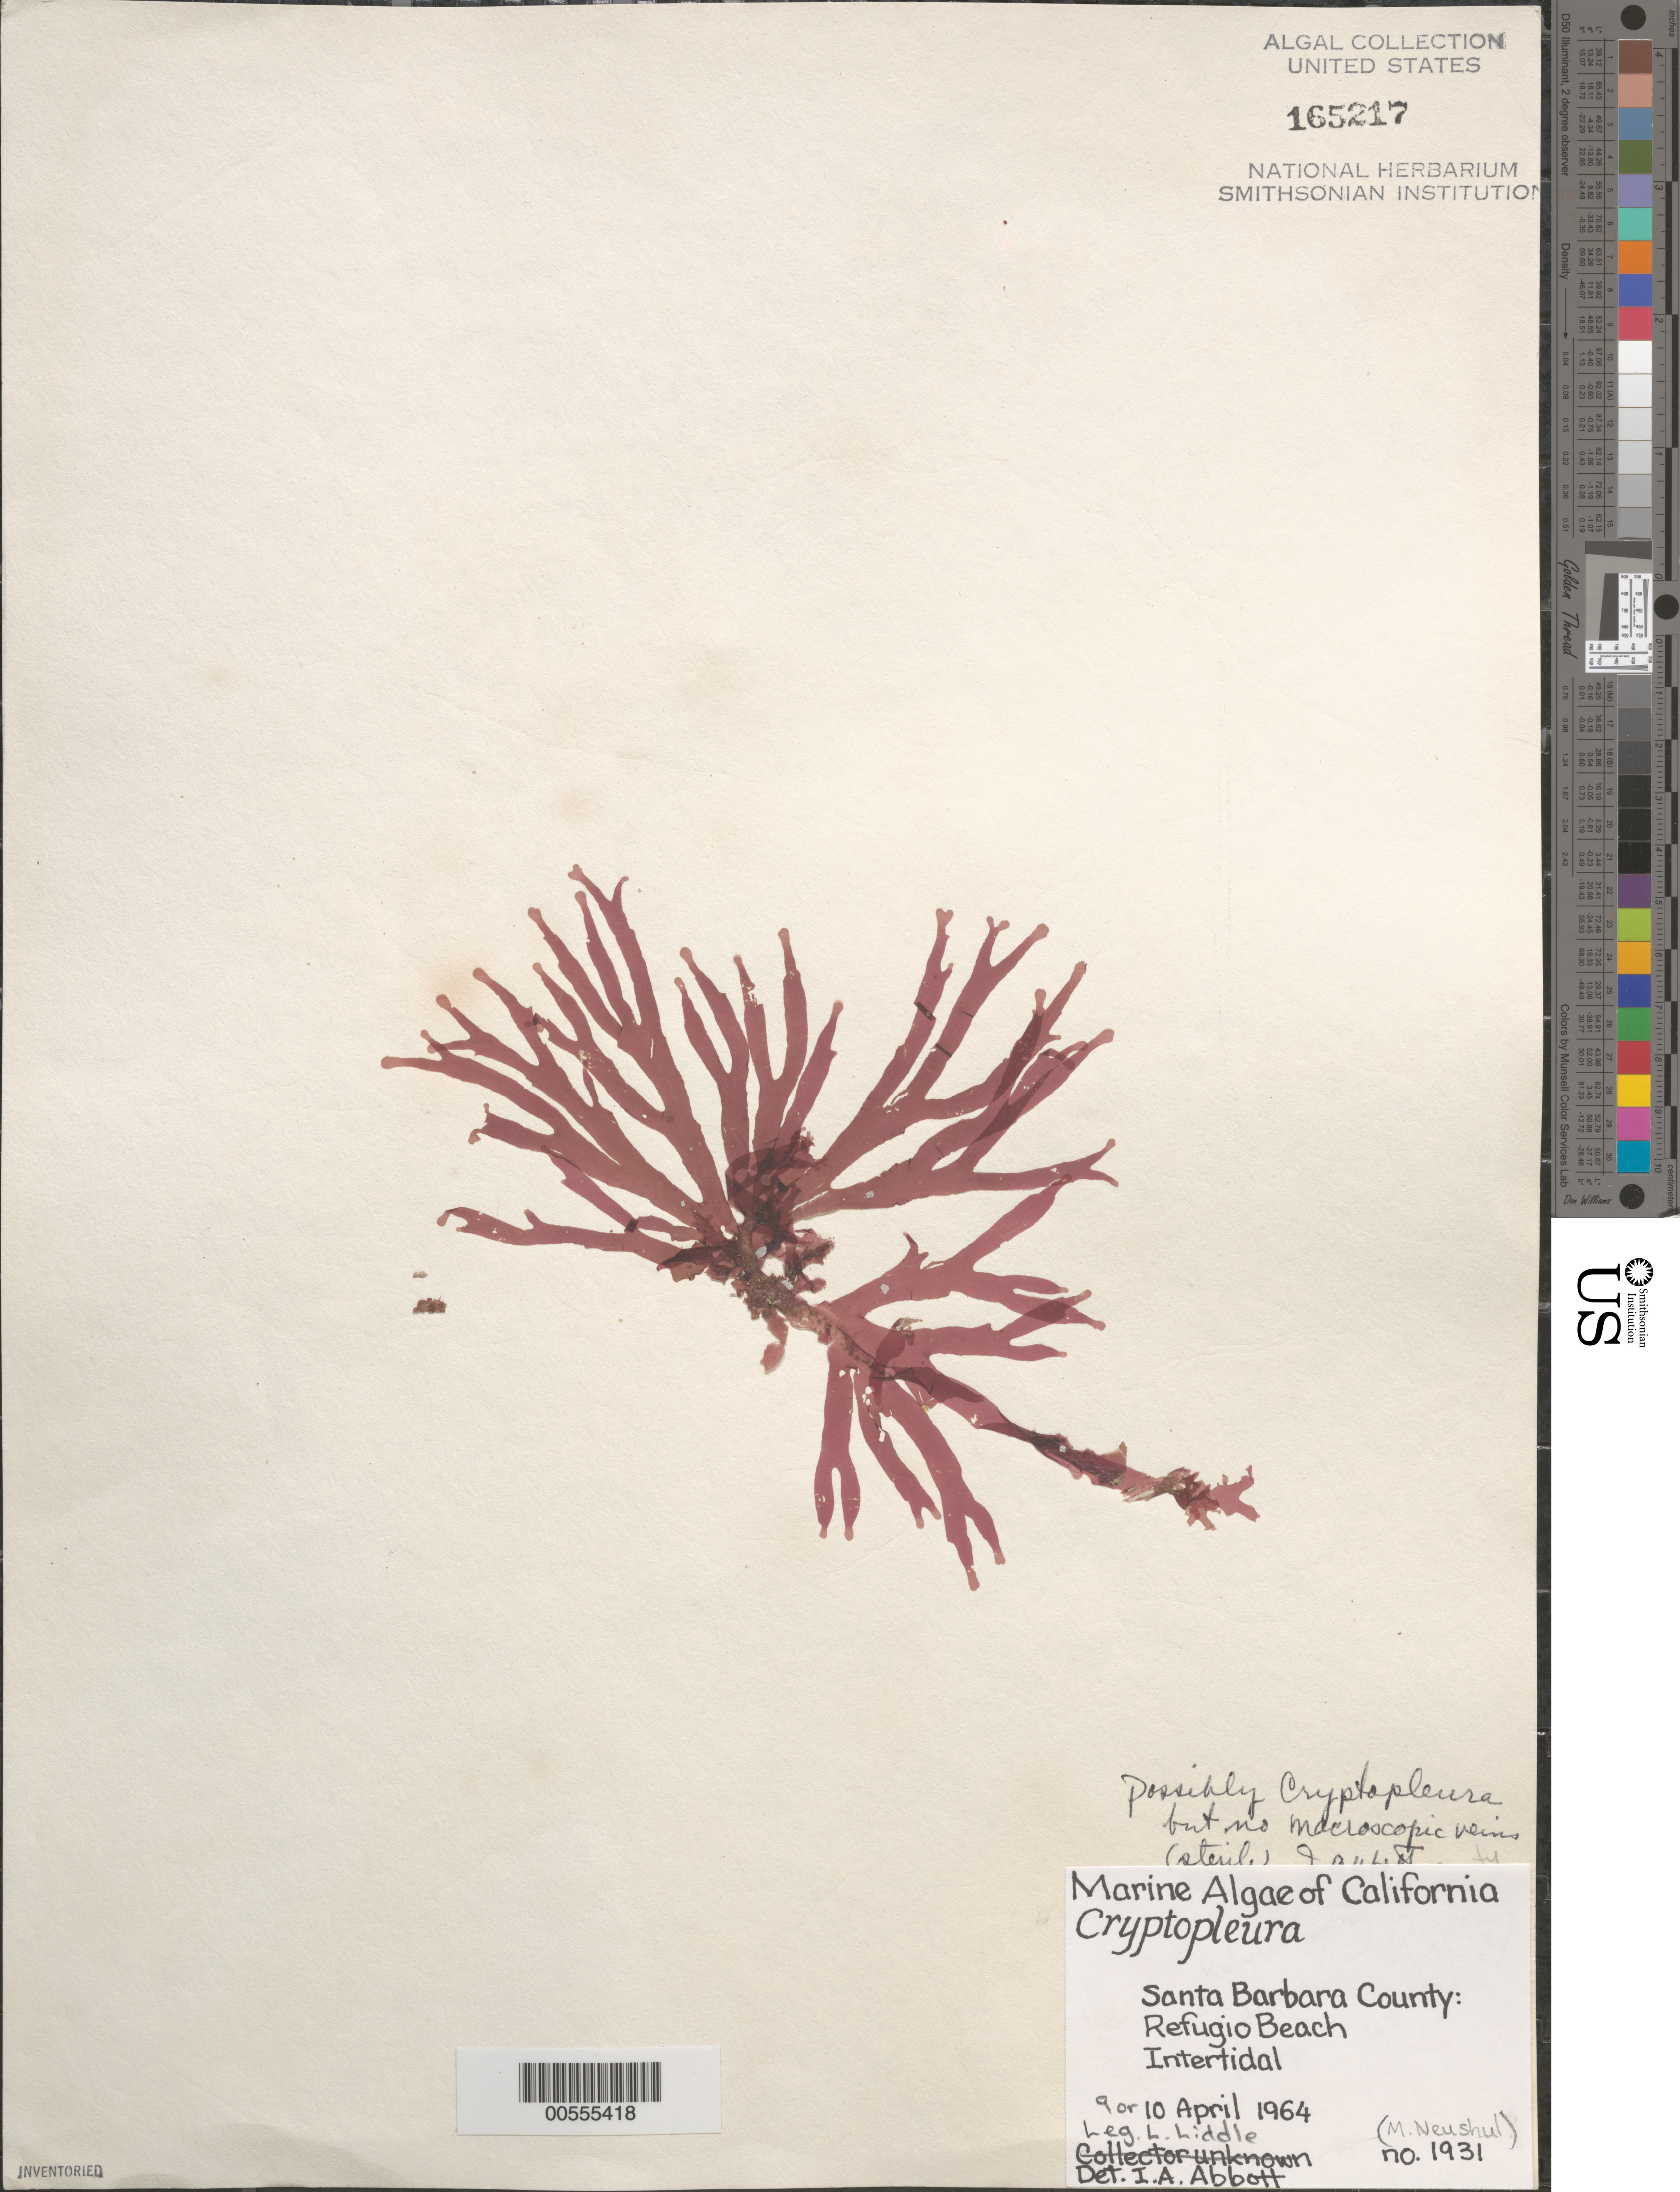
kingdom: Plantae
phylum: Rhodophyta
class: Florideophyceae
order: Ceramiales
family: Delesseriaceae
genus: Cryptopleura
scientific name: Cryptopleura sp.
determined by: Abbott, Isabella A.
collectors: L. Liddle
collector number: Neushul 1931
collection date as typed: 09 Apr 1964 OR 10 Apr 1964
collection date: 1964-04-09 or 1964-04-10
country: United States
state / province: California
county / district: Santa Barbara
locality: Refugio Beach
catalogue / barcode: US 165217